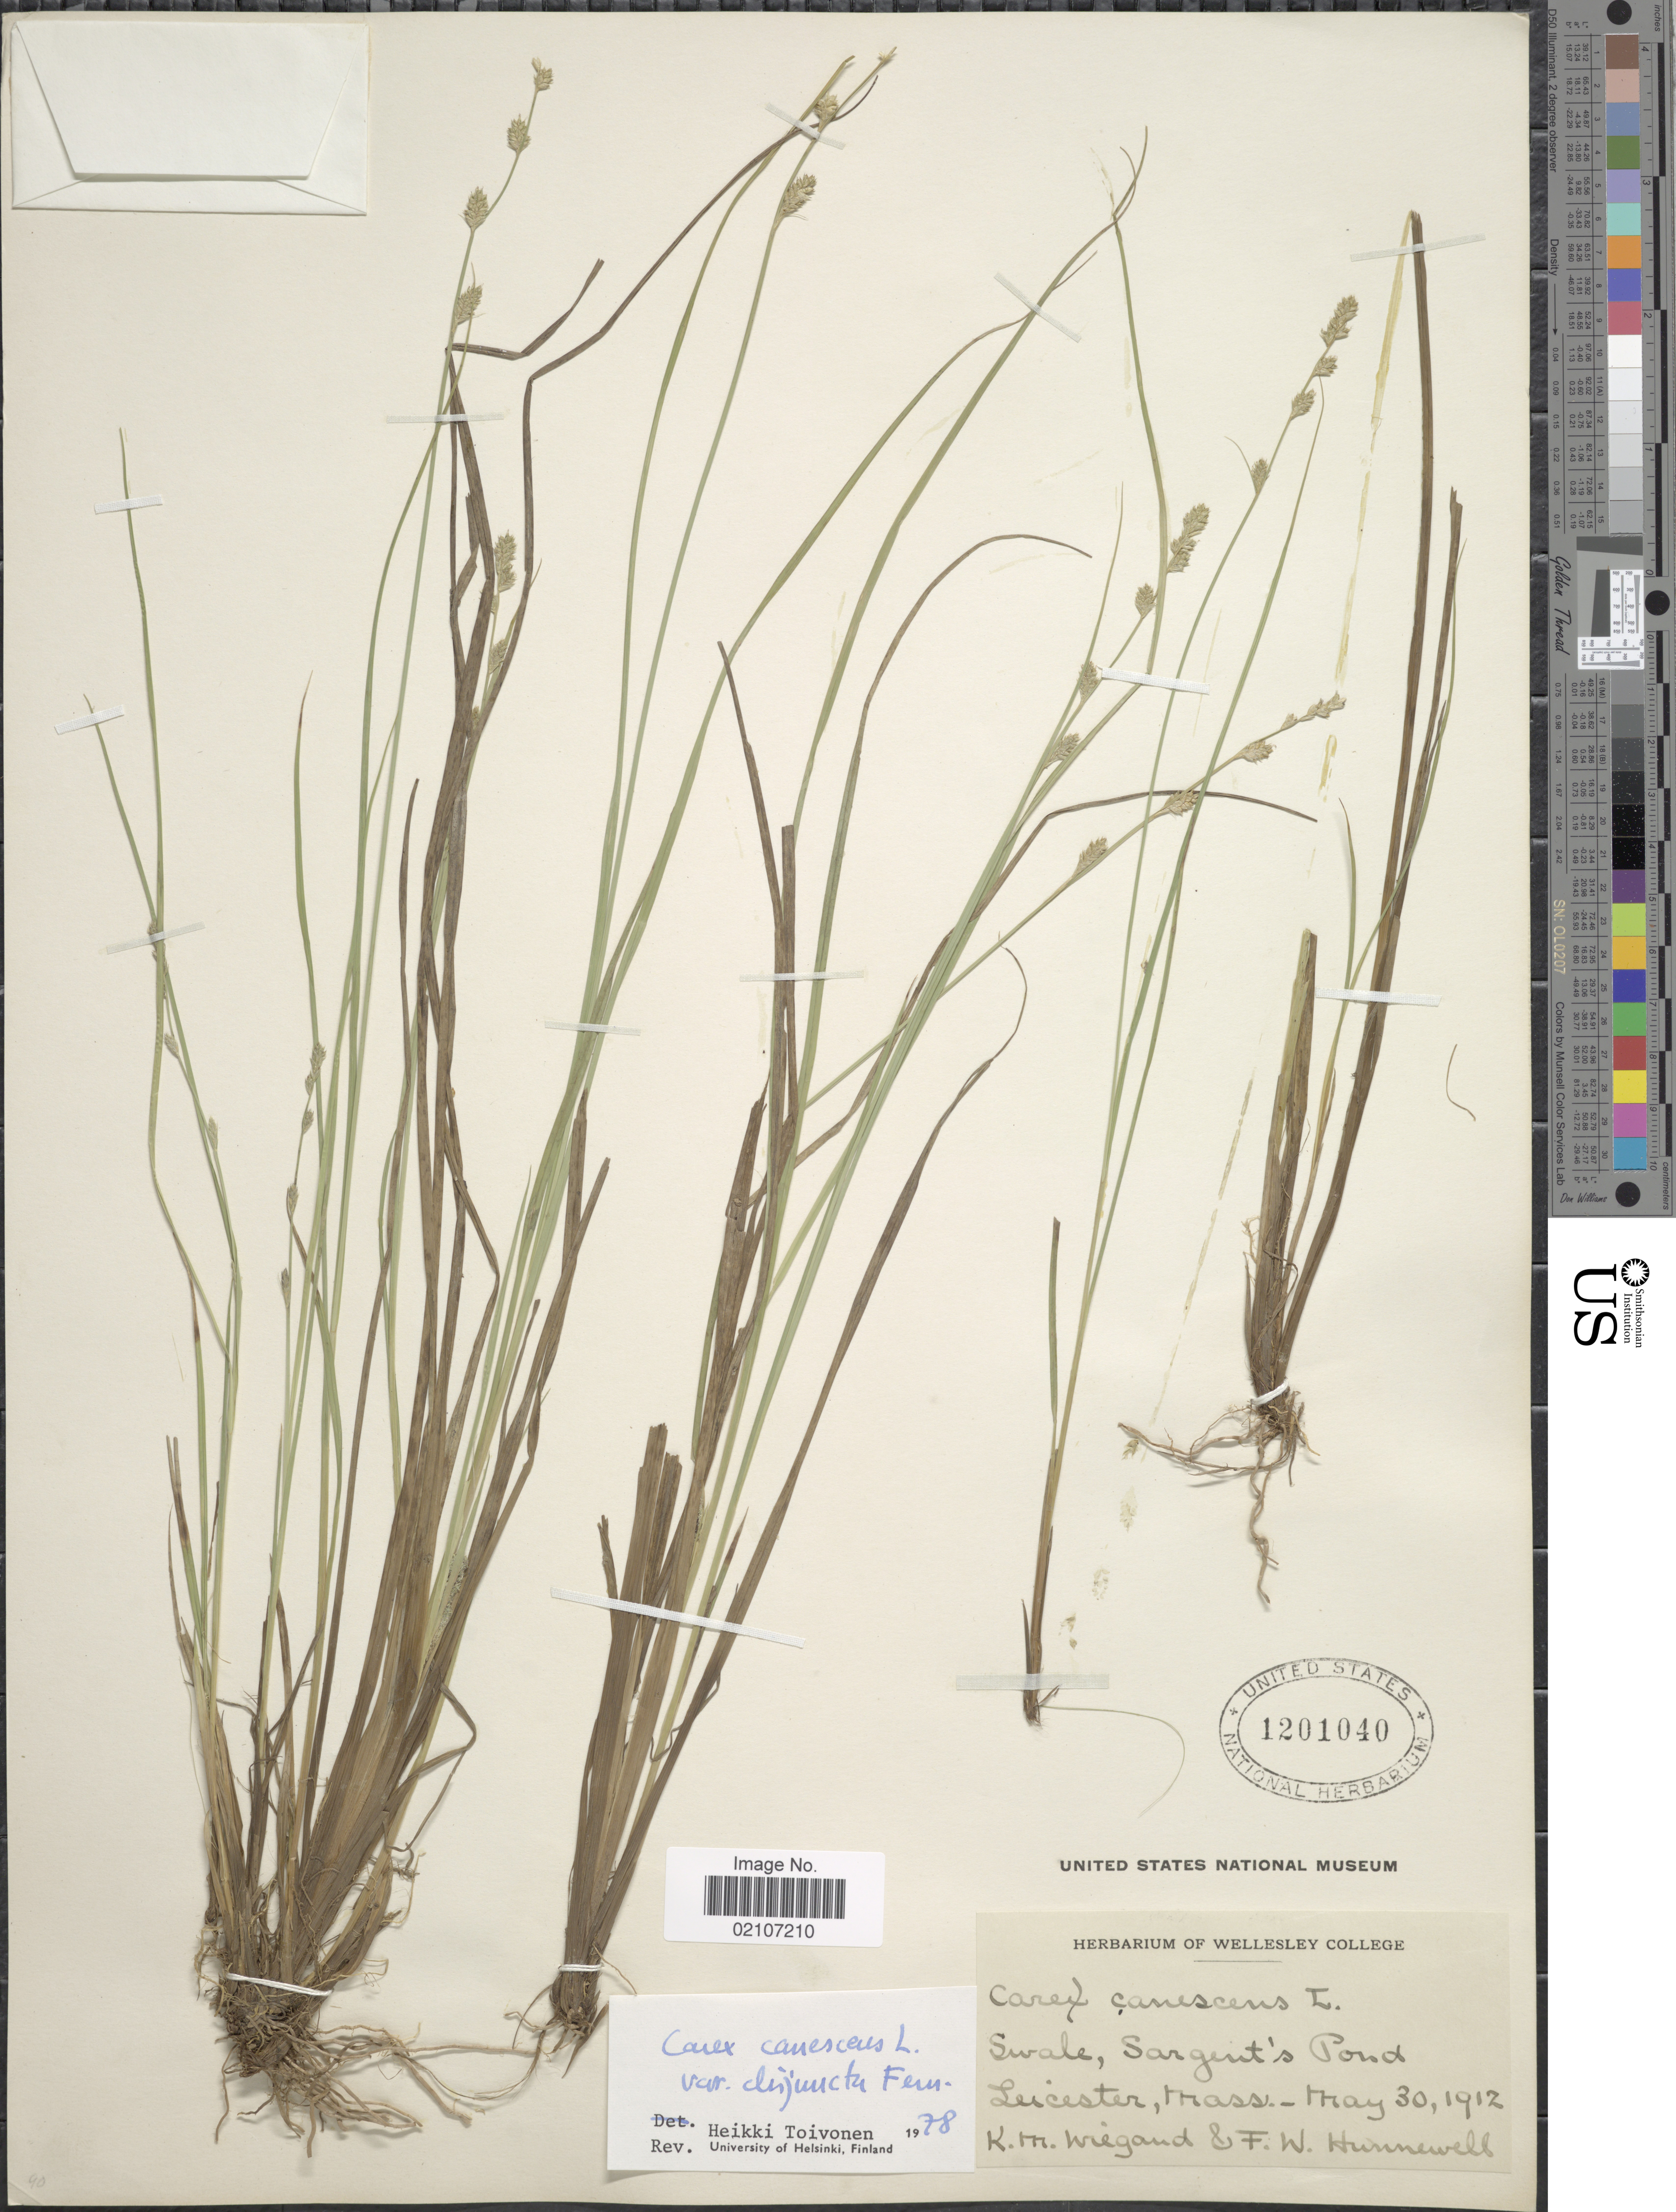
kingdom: Plantae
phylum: Tracheophyta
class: Liliopsida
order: Poales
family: Cyperaceae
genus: Carex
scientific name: Carex canescens var. disjuncta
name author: Fernald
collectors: K. M. Wiegand & F. Hunnewell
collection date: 1912-05-30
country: United States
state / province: Massachusetts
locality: Sargent's Pond. Leicester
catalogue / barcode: US 1201040